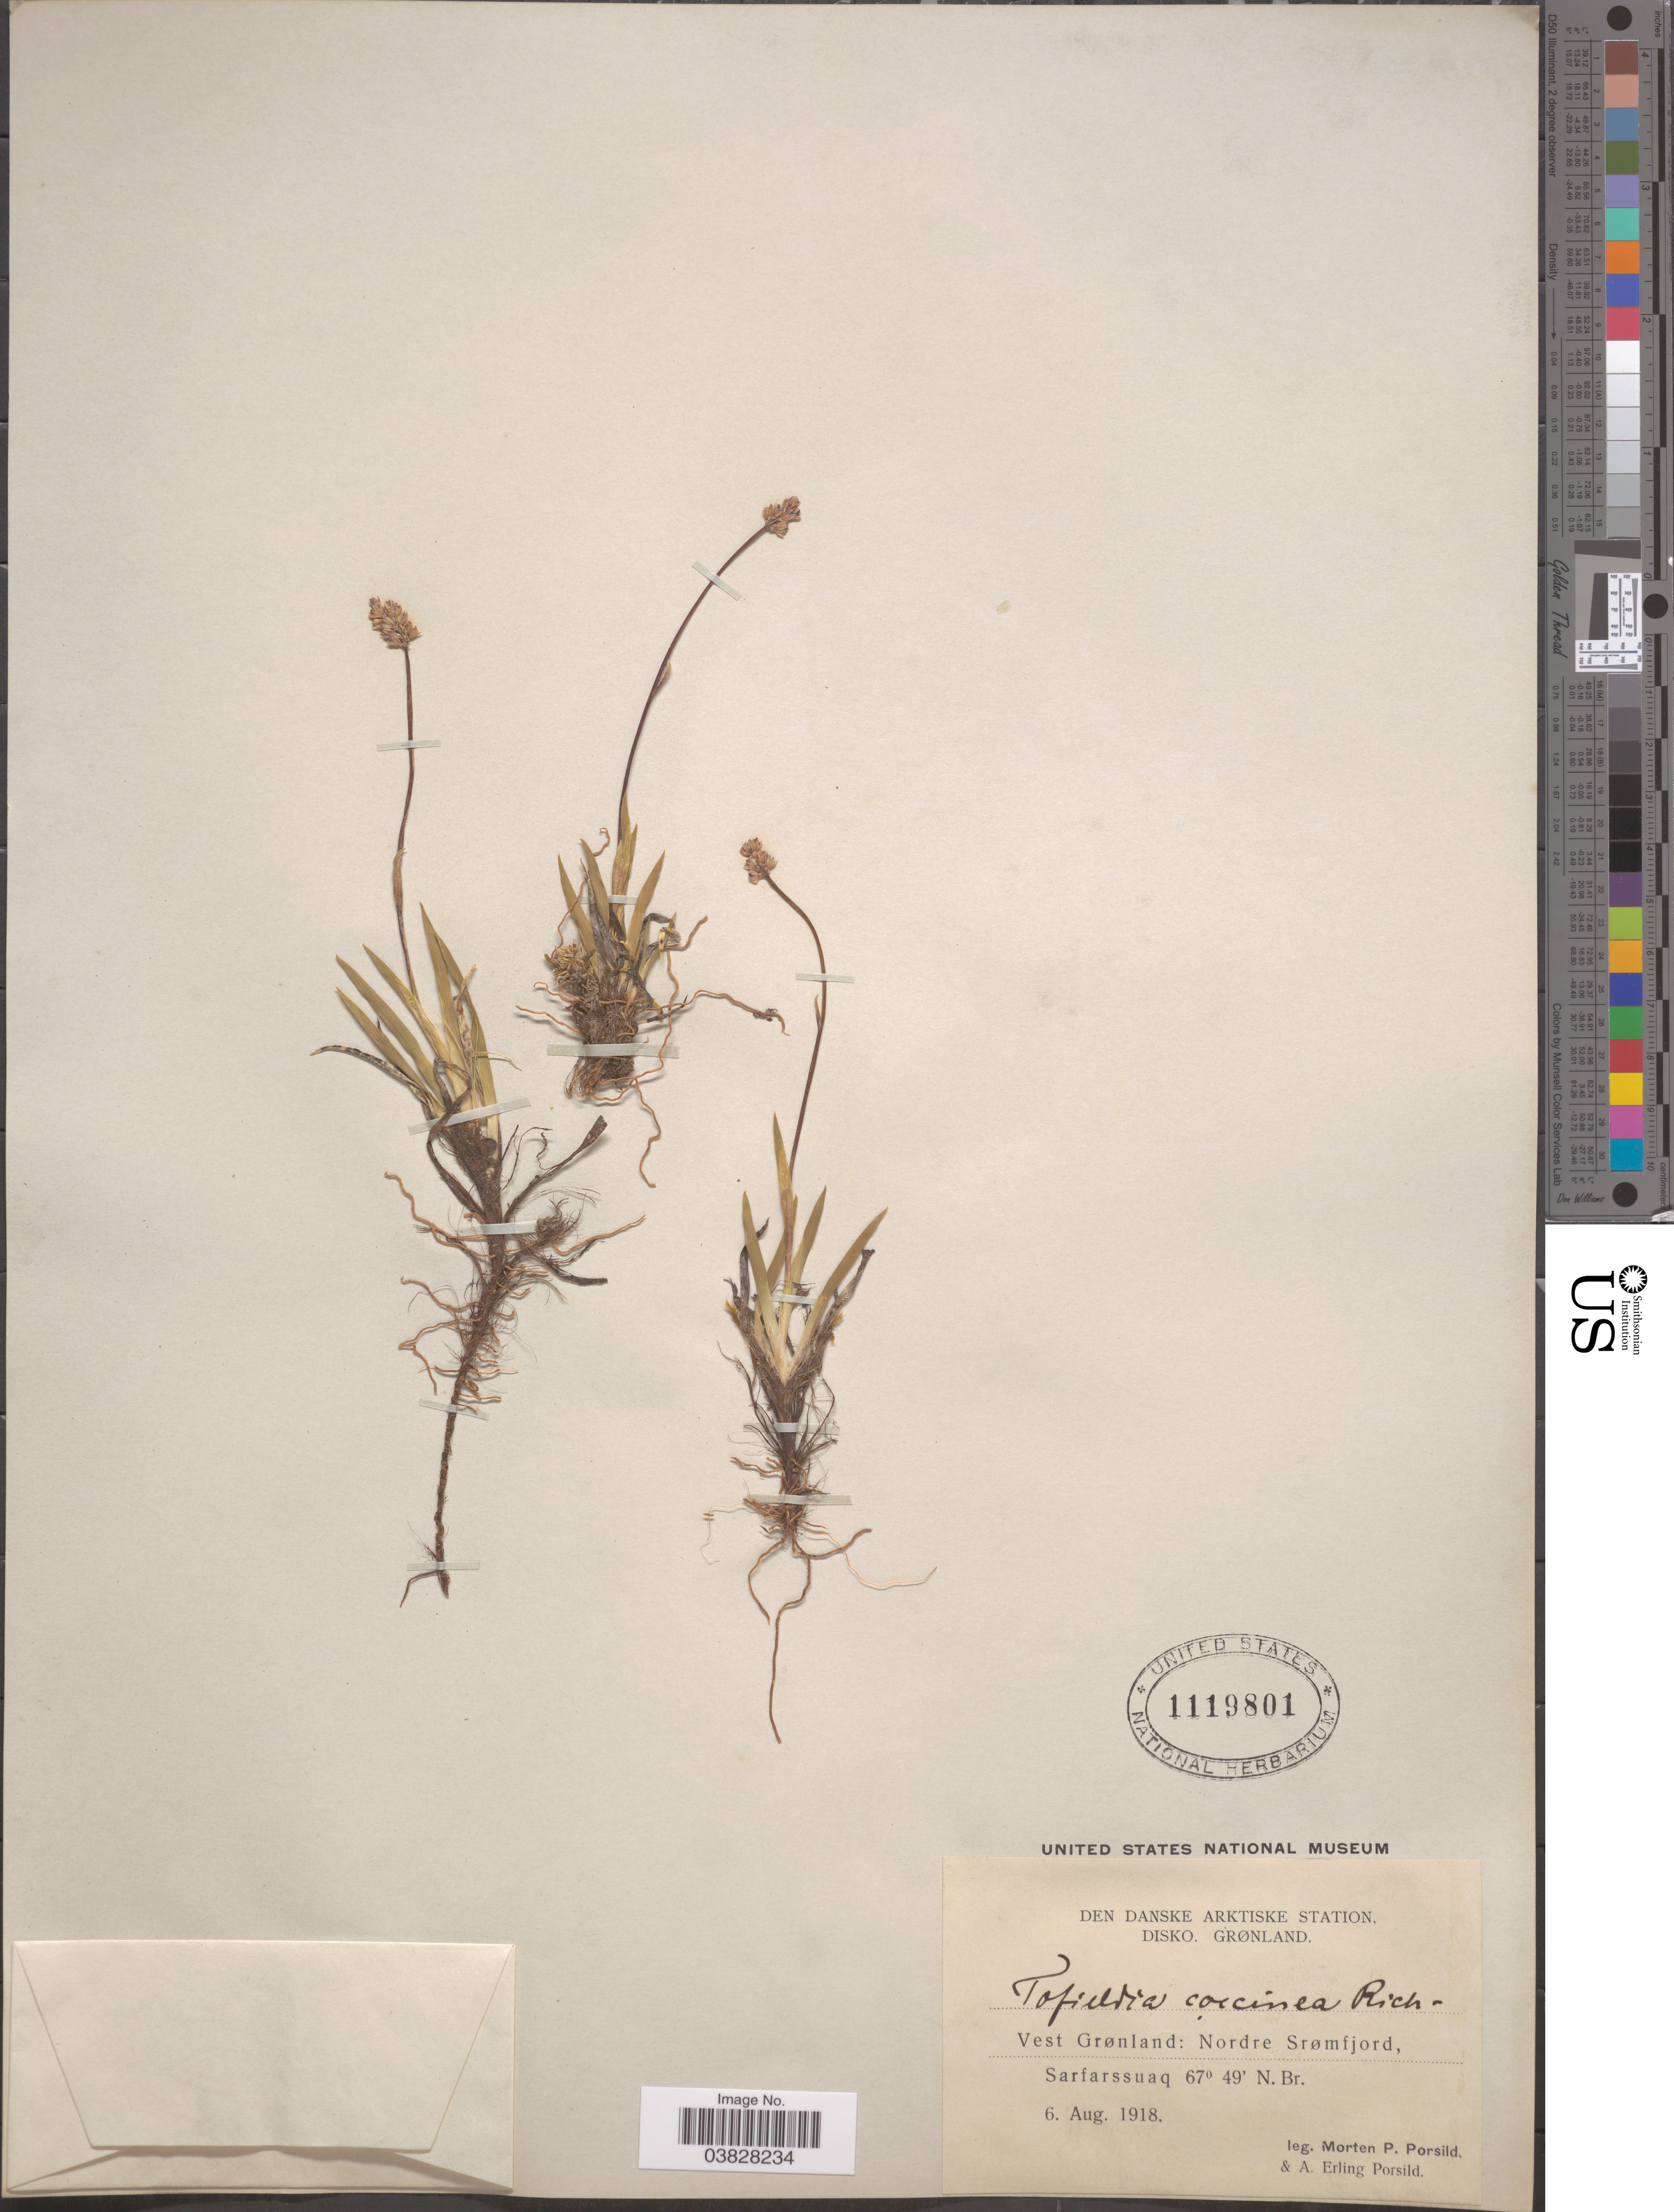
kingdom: Plantae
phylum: Tracheophyta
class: Liliopsida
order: Alismatales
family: Tofieldiaceae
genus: Tofieldia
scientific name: Tofieldia coccinea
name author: Richardson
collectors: M. P. Porsild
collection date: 1918-08-06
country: Greenland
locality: Den Danske Arktiske Station. Disko. Grønland. Vest Grønland: Nordre Srømfjord, Sarfarssuaq.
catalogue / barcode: US 1119801